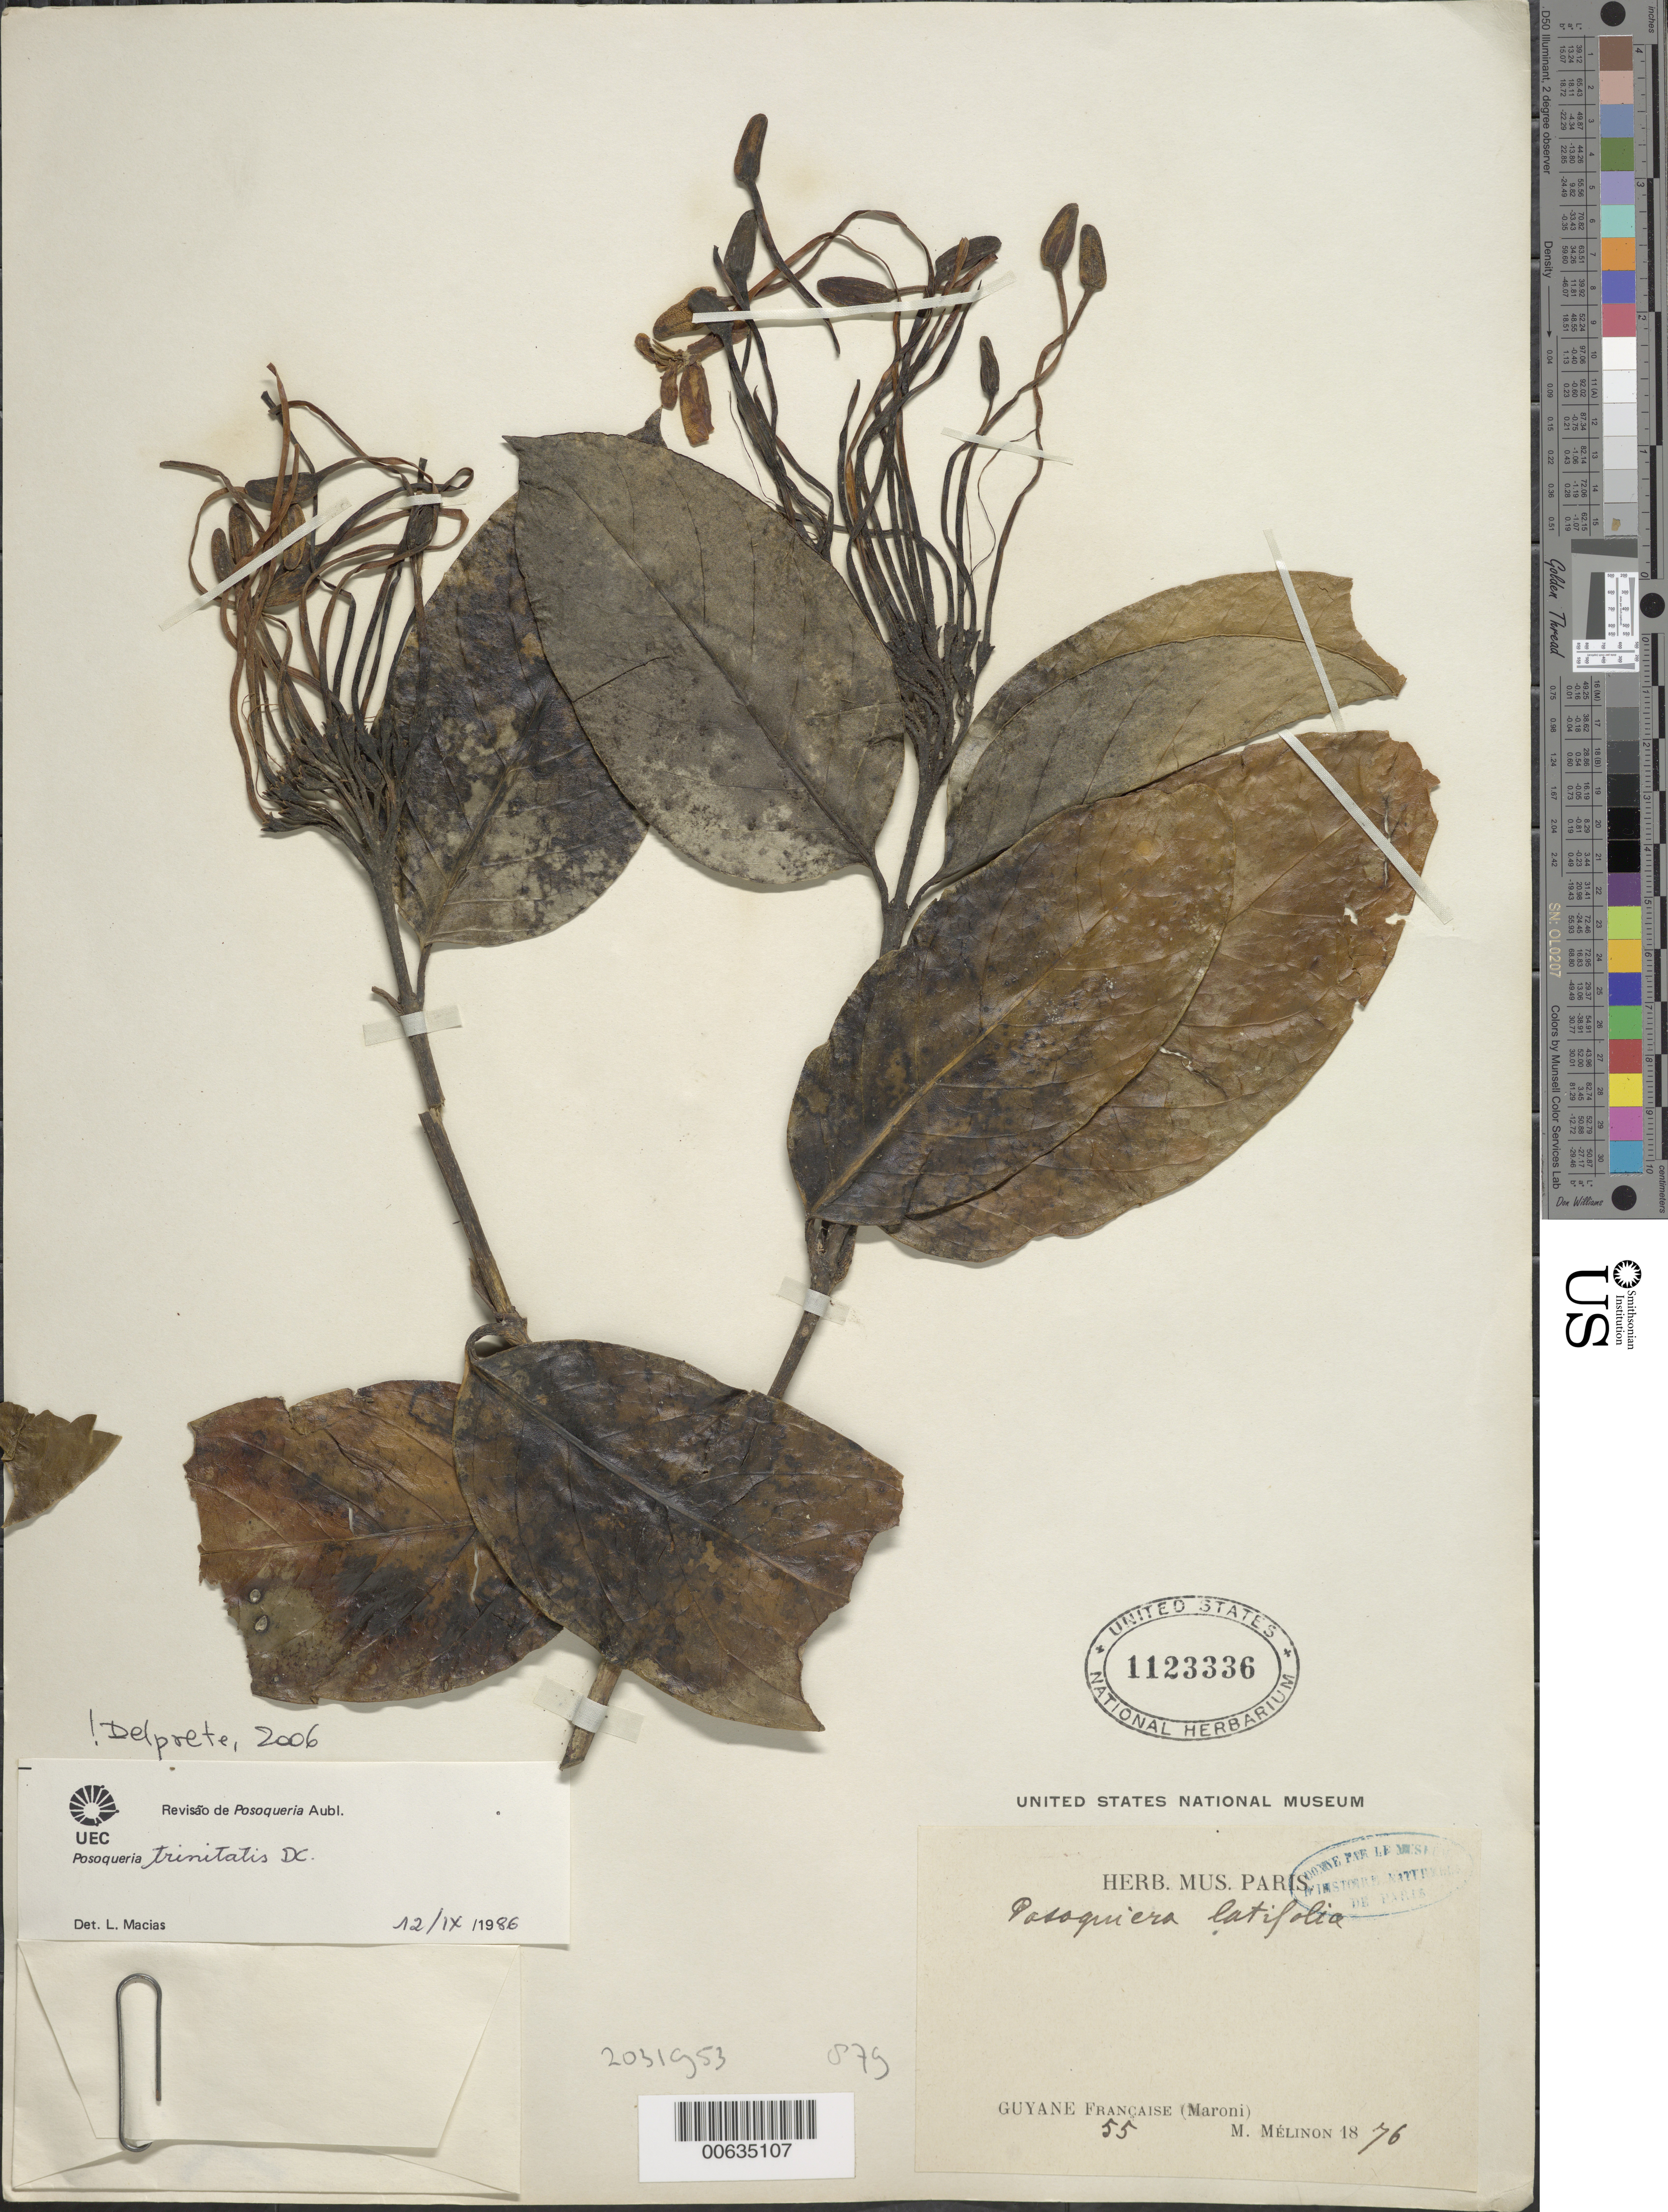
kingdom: Plantae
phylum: Tracheophyta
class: Magnoliopsida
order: Gentianales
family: Rubiaceae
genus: Posoqueria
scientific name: Posoqueria trinitatis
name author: DC.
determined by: Delprete, P. G., Herb. de Guyane Cay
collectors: E. Mélinon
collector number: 55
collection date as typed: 1876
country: French Guiana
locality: Maroni R.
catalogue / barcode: US 1123336